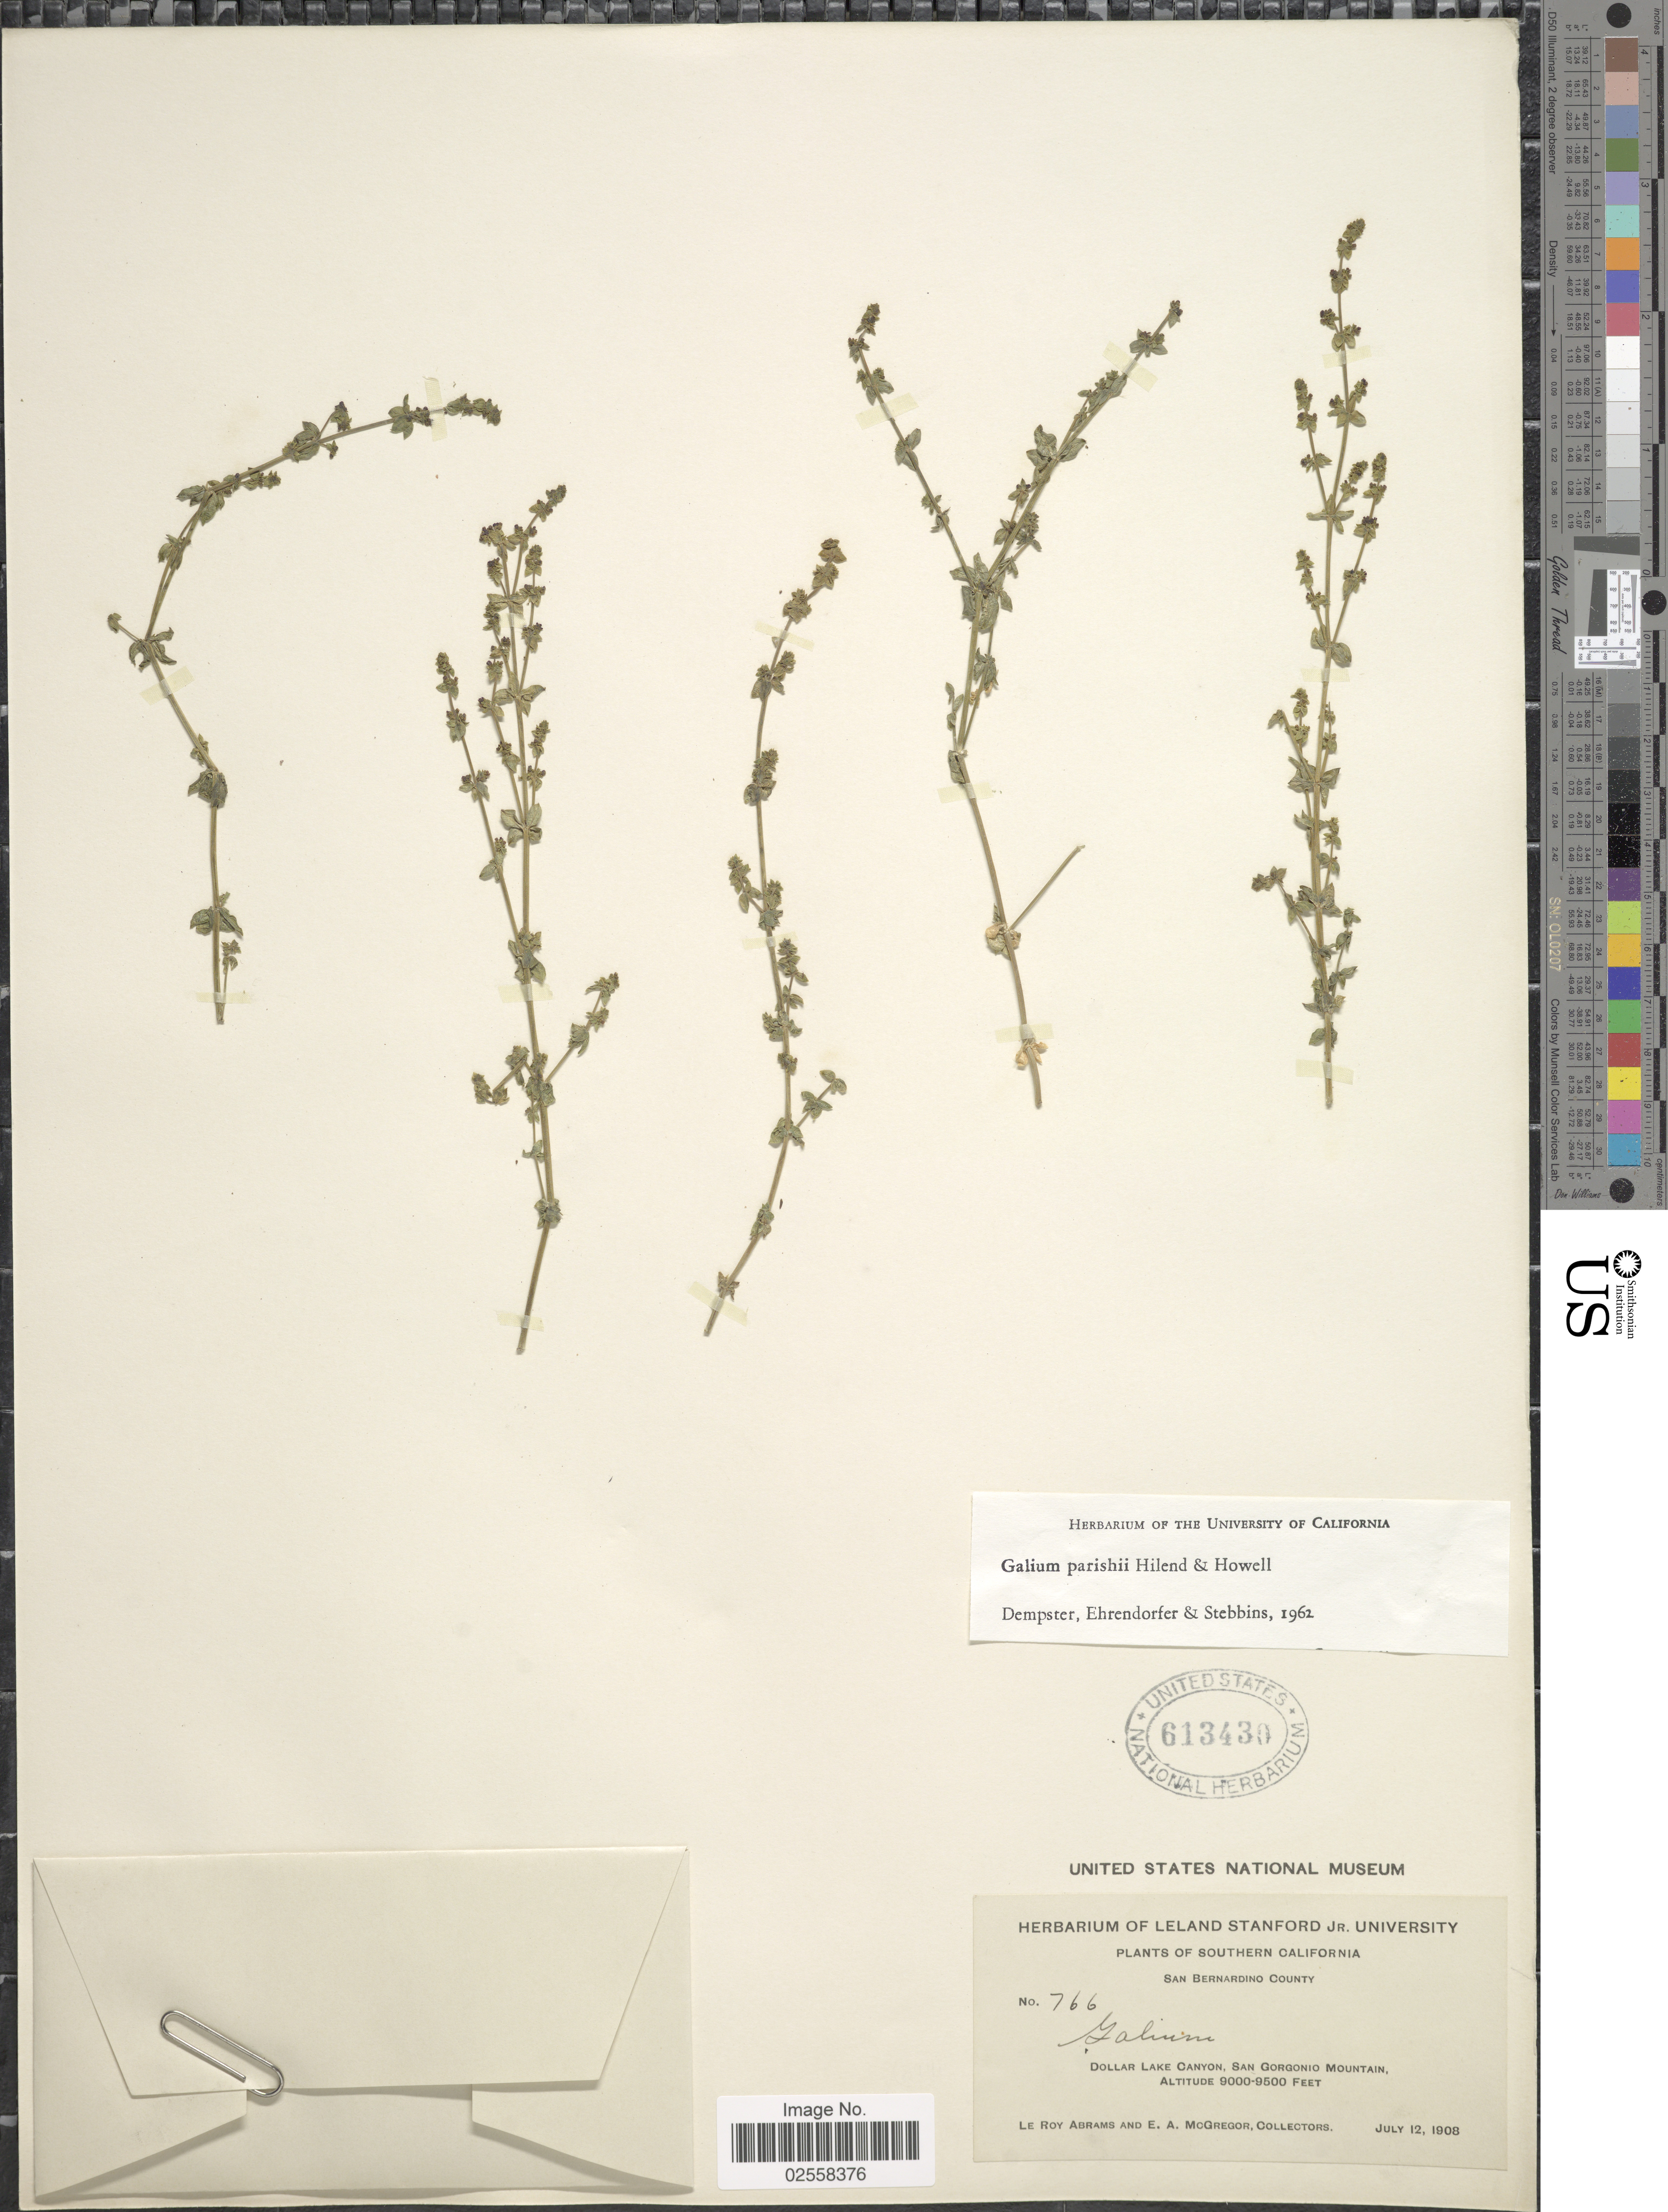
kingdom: Plantae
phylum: Tracheophyta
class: Magnoliopsida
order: Gentianales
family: Rubiaceae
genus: Galium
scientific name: Galium parishii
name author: Hilend & J.T. Howell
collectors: L. Abrams & E. A. McGregor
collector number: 766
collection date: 1908-07-12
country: United States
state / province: California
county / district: San Bernardino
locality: Southern California, San Bernardino County, Dollar Lake Canyon, San Gorgonio Mountain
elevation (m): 2743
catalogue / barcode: US 613430